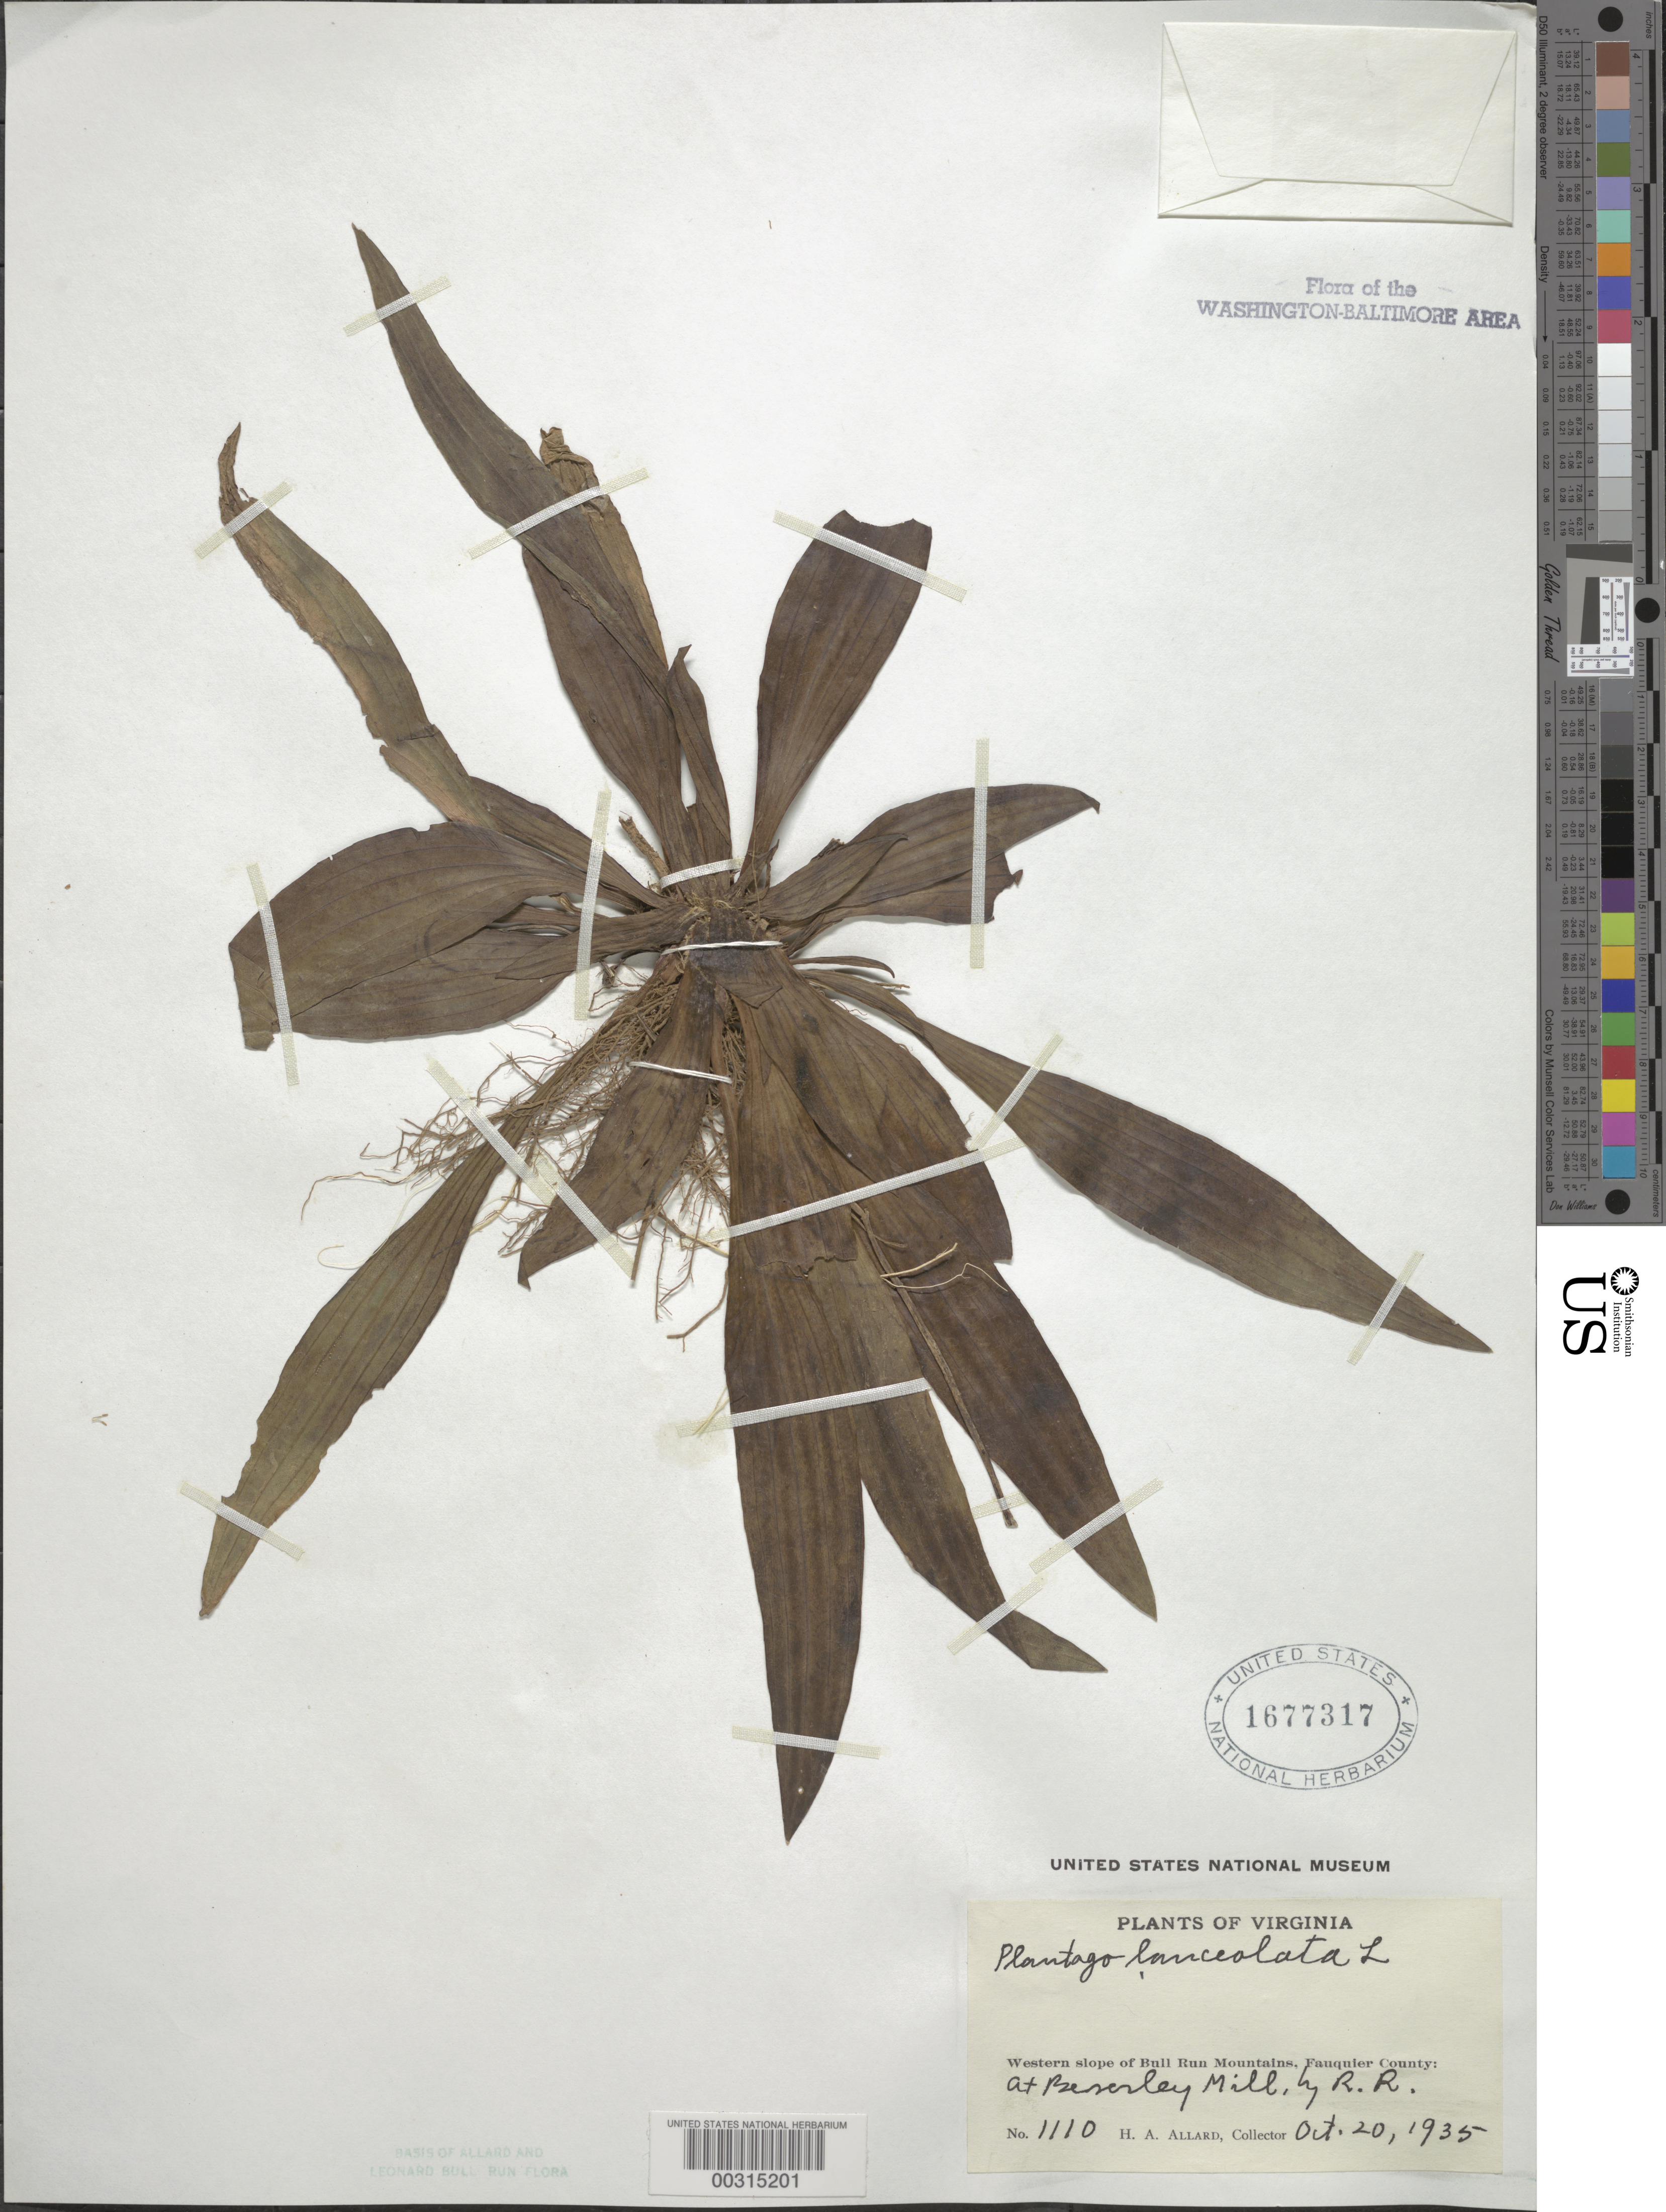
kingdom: Plantae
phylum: Tracheophyta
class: Magnoliopsida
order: Lamiales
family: Plantaginaceae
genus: Plantago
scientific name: Plantago lanceolata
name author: L.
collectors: H. A. Allard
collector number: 1110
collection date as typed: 20 Oct 1935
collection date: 1935-10-20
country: United States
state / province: Virginia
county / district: Fauquier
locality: Beverley Mill by railroad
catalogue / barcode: US 1677317